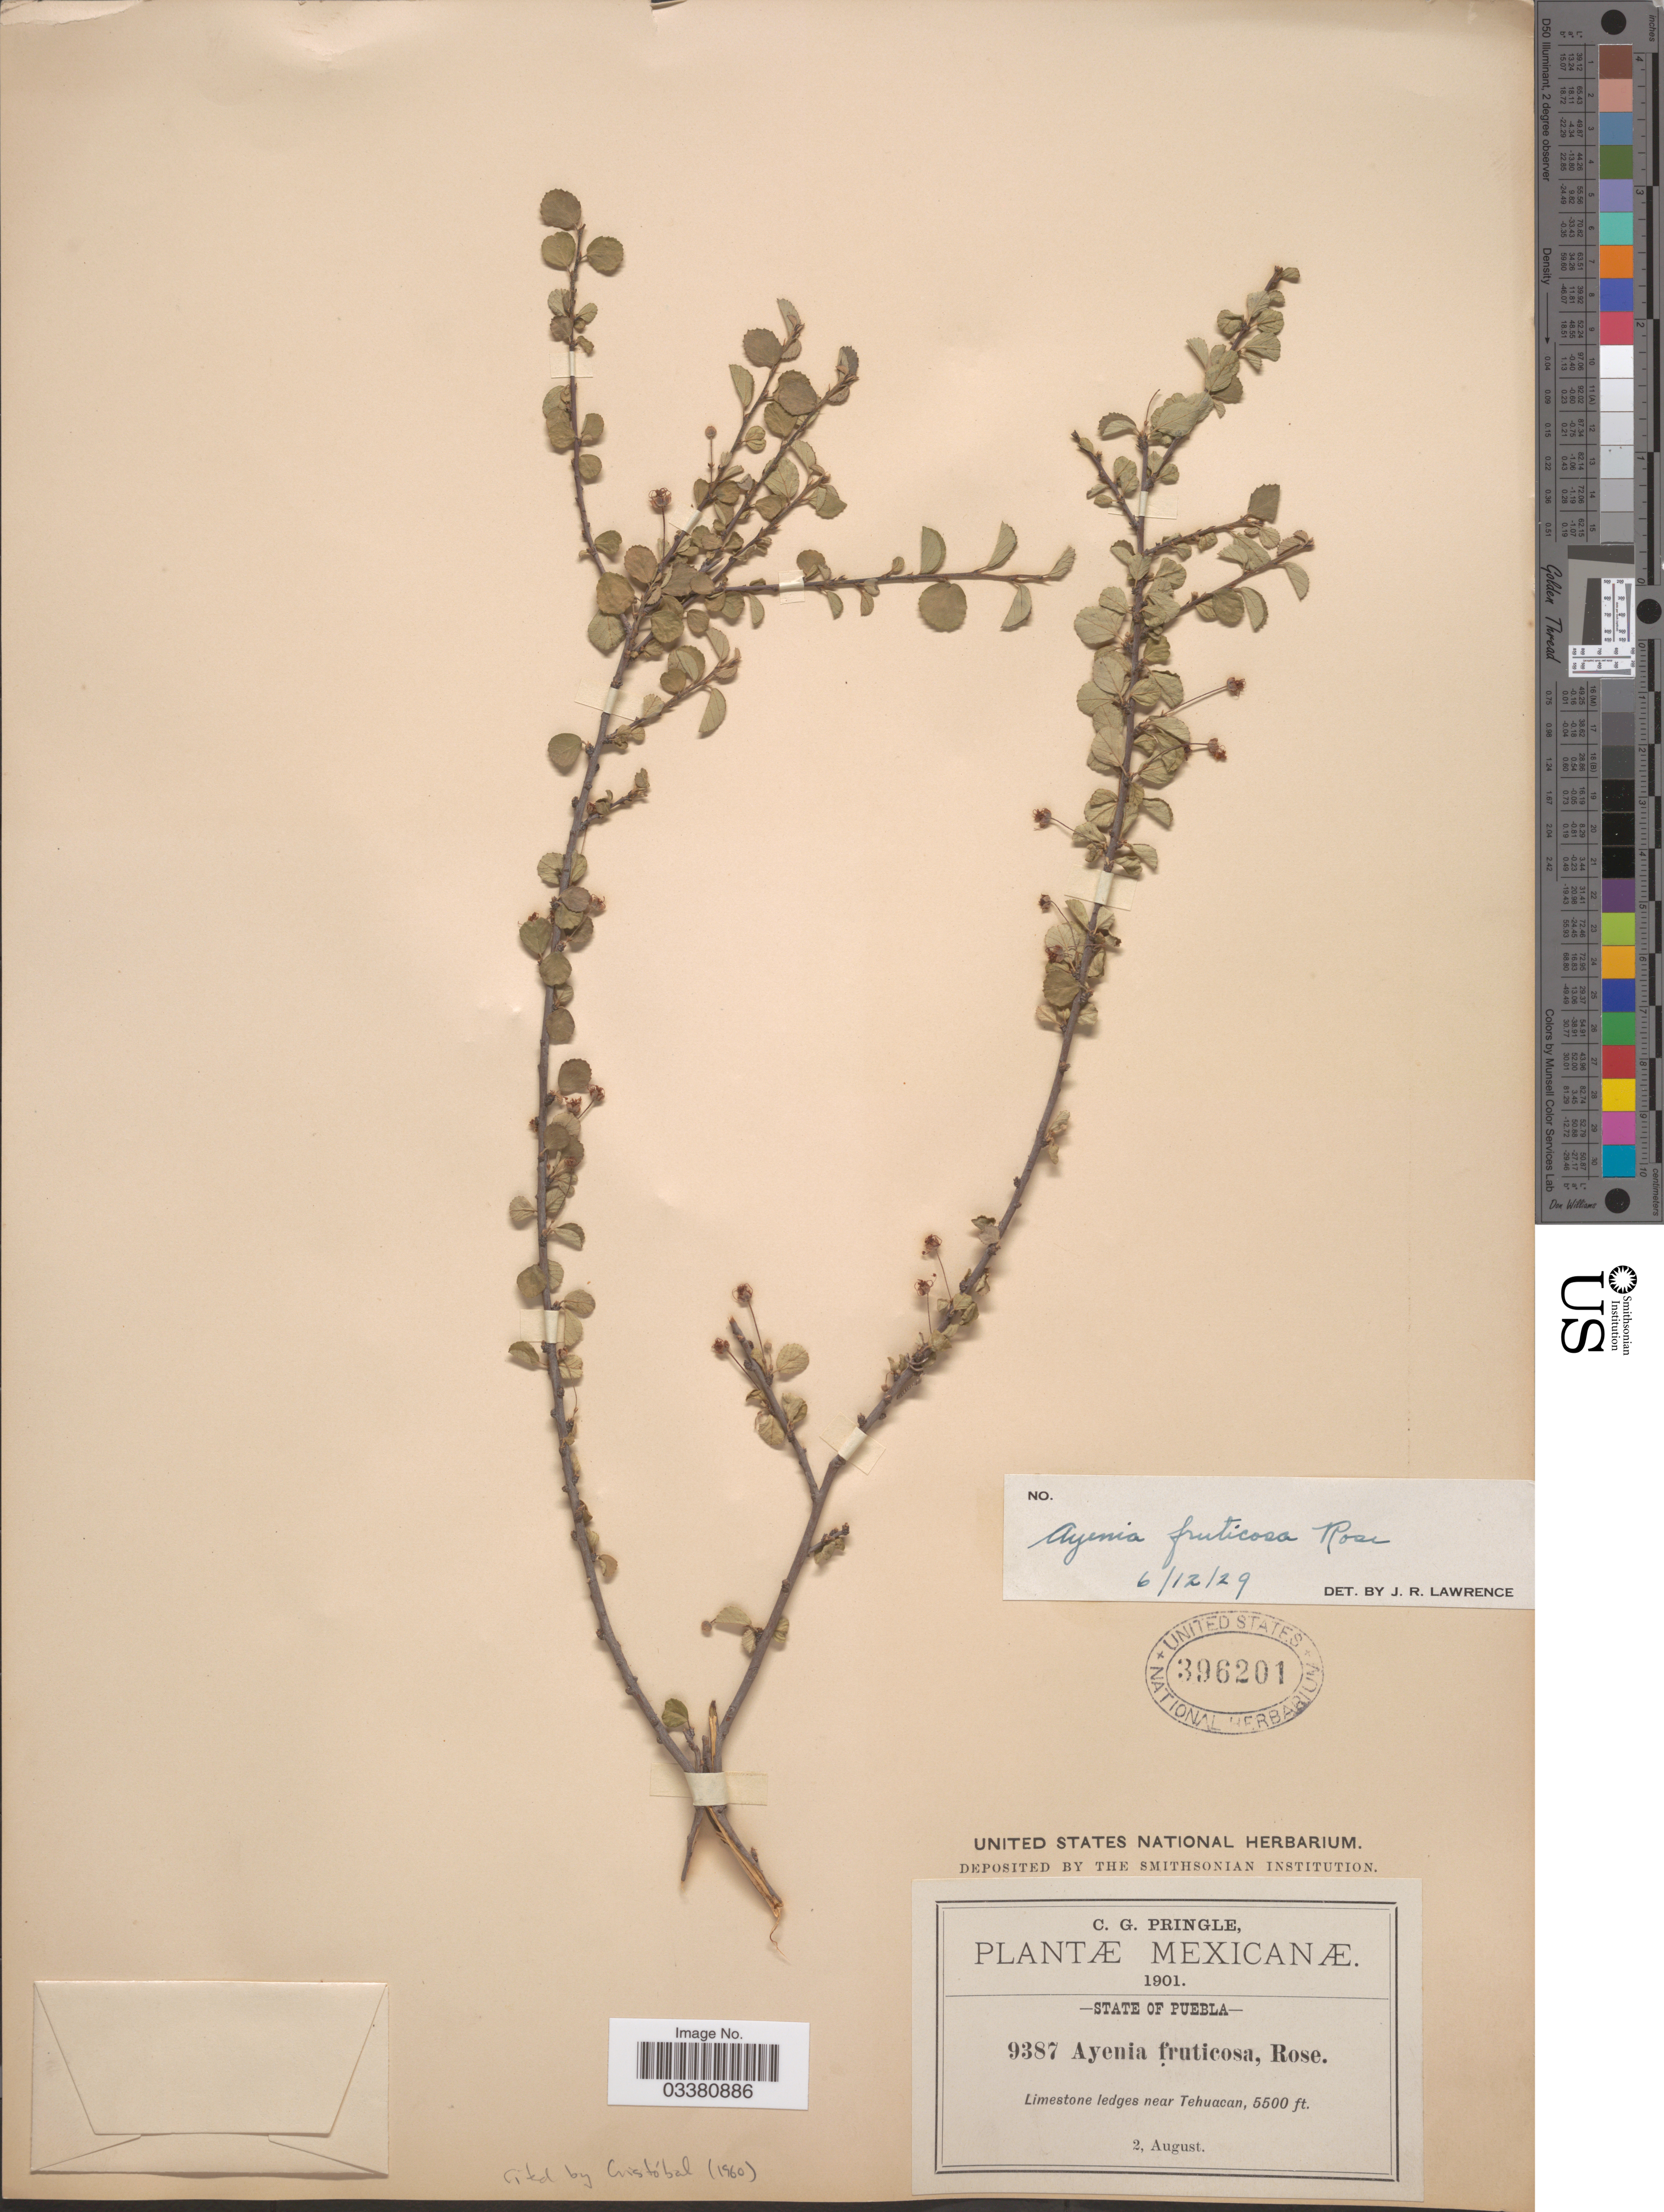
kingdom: Plantae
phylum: Tracheophyta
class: Magnoliopsida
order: Malvales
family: Malvaceae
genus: Ayenia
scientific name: Ayenia fruticosa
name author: Rose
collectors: C. G. Pringle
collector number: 9387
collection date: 1901-08-02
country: Mexico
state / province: Puebla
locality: Near Tehuacan.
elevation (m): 1676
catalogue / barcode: US 396201